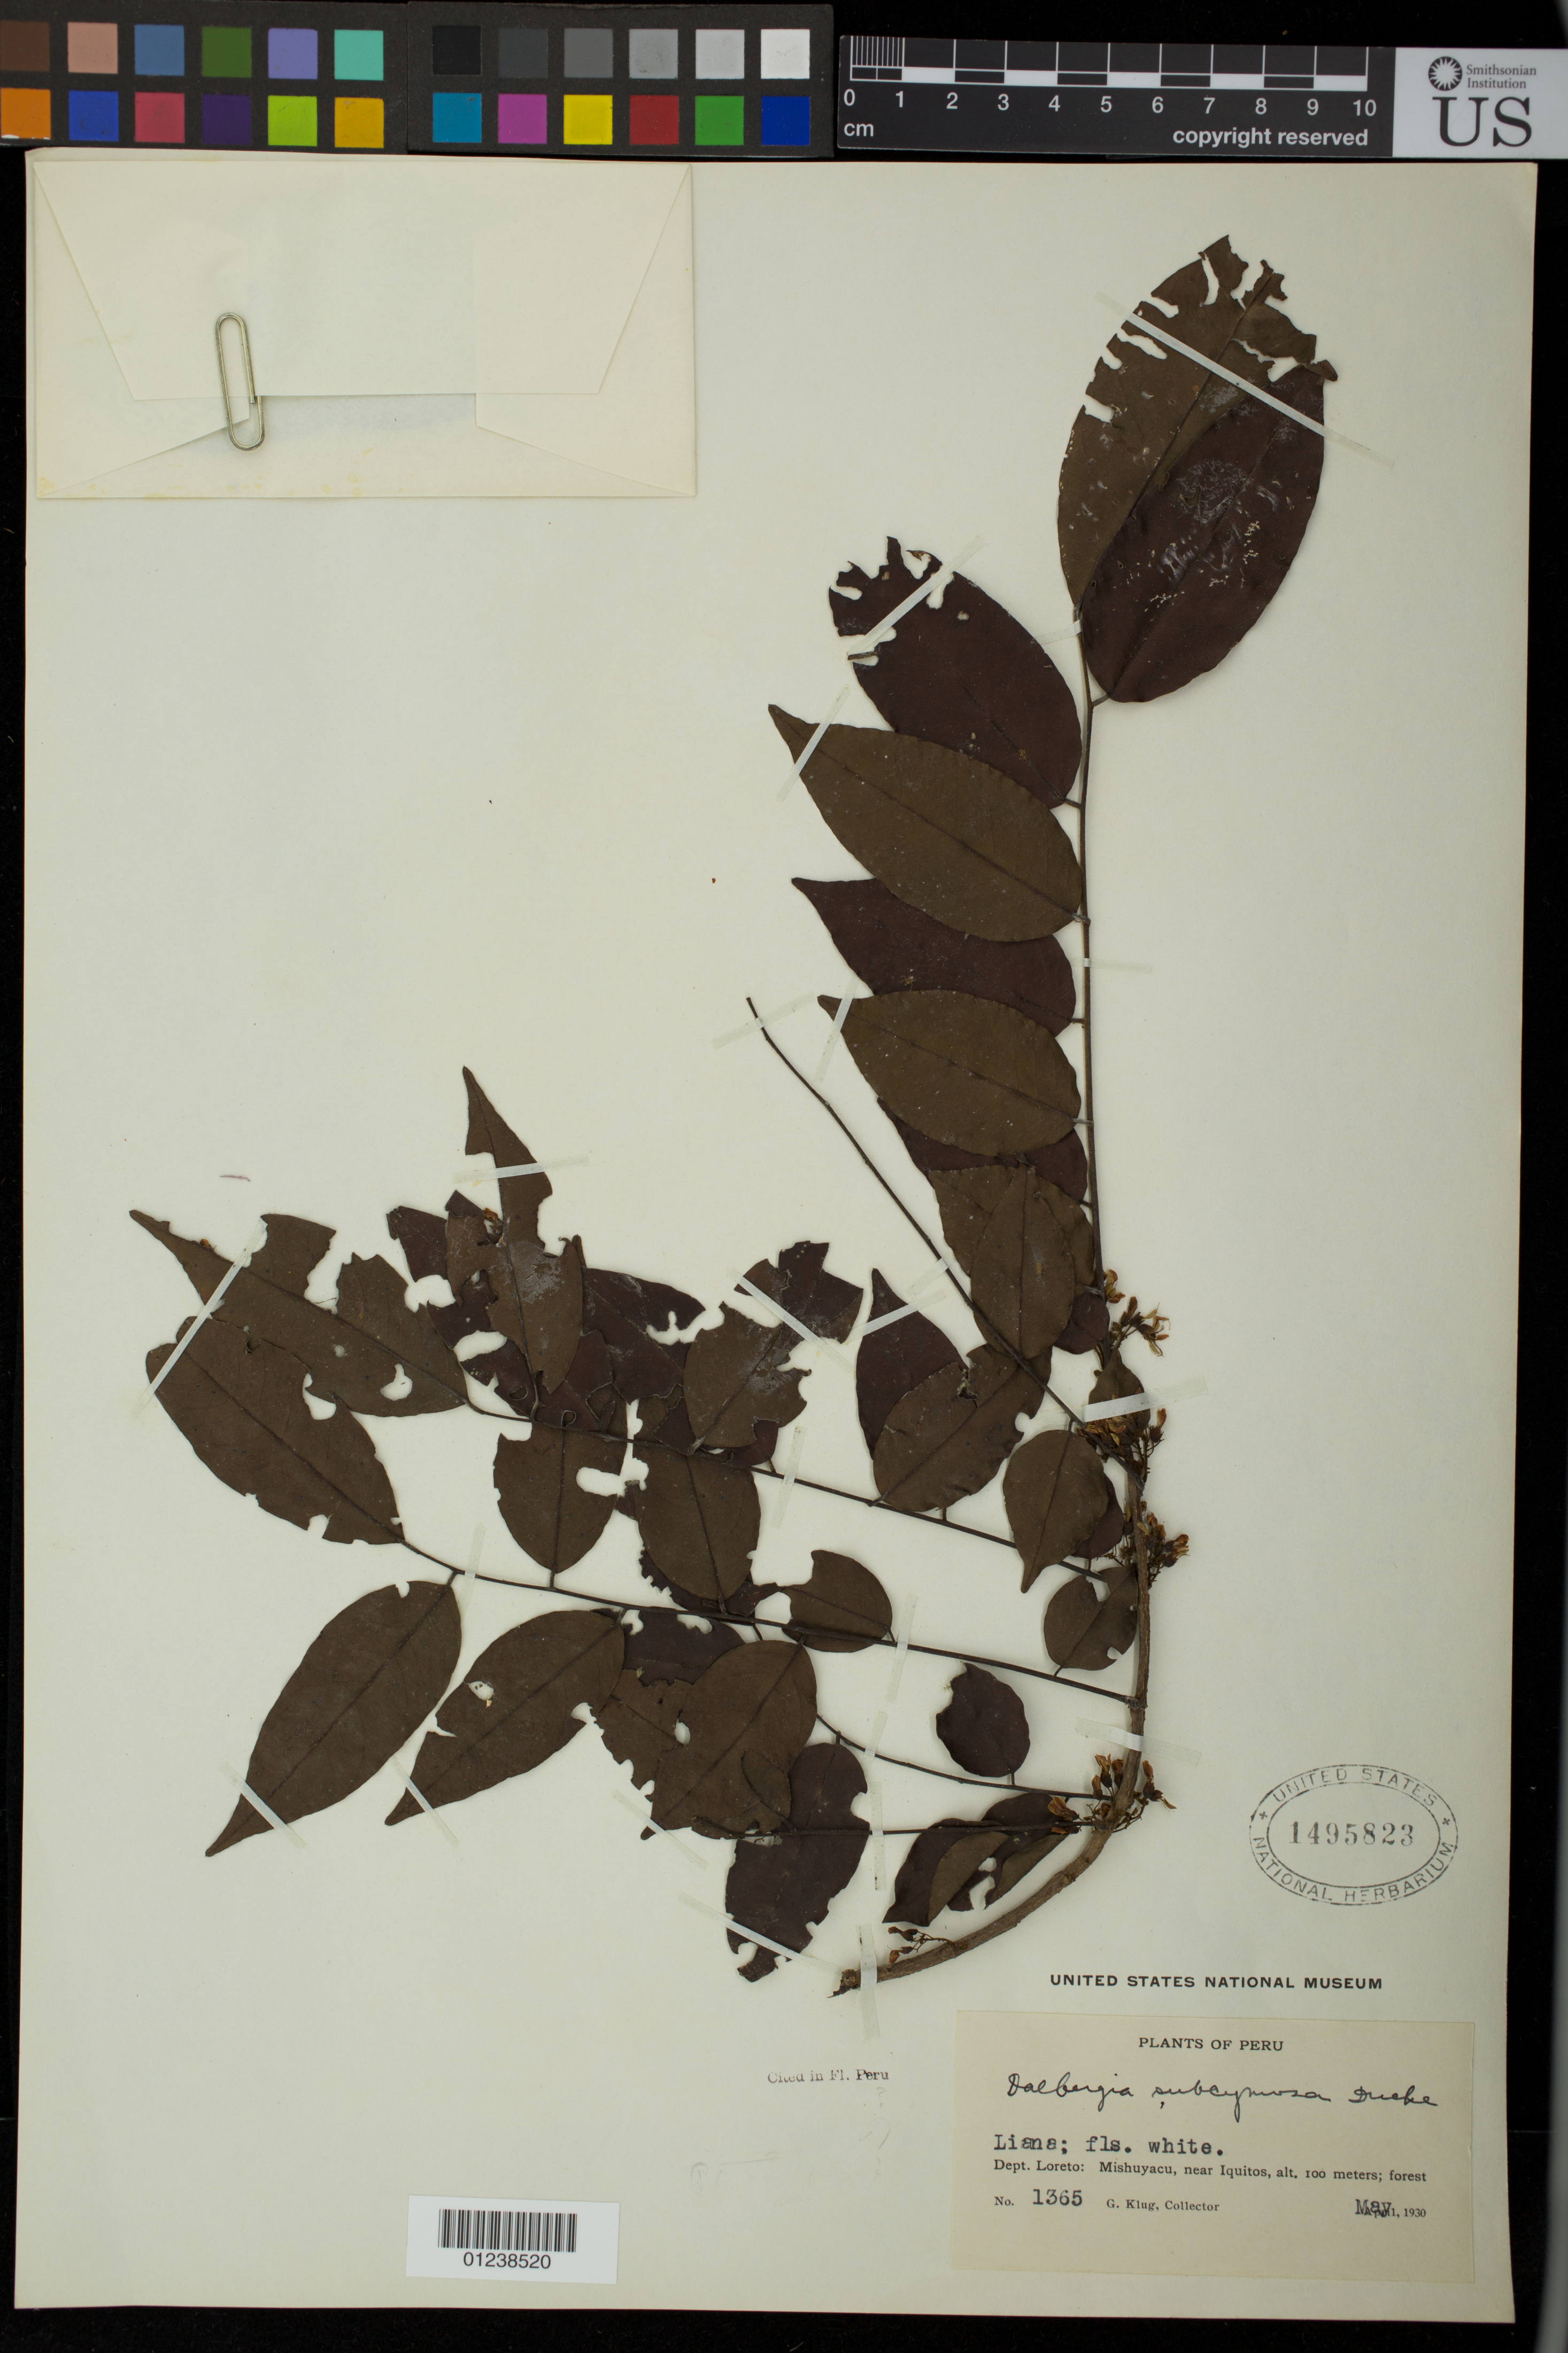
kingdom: Plantae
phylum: Tracheophyta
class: Magnoliopsida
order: Fabales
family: Fabaceae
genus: Dalbergia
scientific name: Dalbergia subcymosa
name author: Ducke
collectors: G. Klug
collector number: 1365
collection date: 1930-05/1930-06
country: Peru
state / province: Loreto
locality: Mishuyacu, near Iquitos.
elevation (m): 100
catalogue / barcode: US 1495823